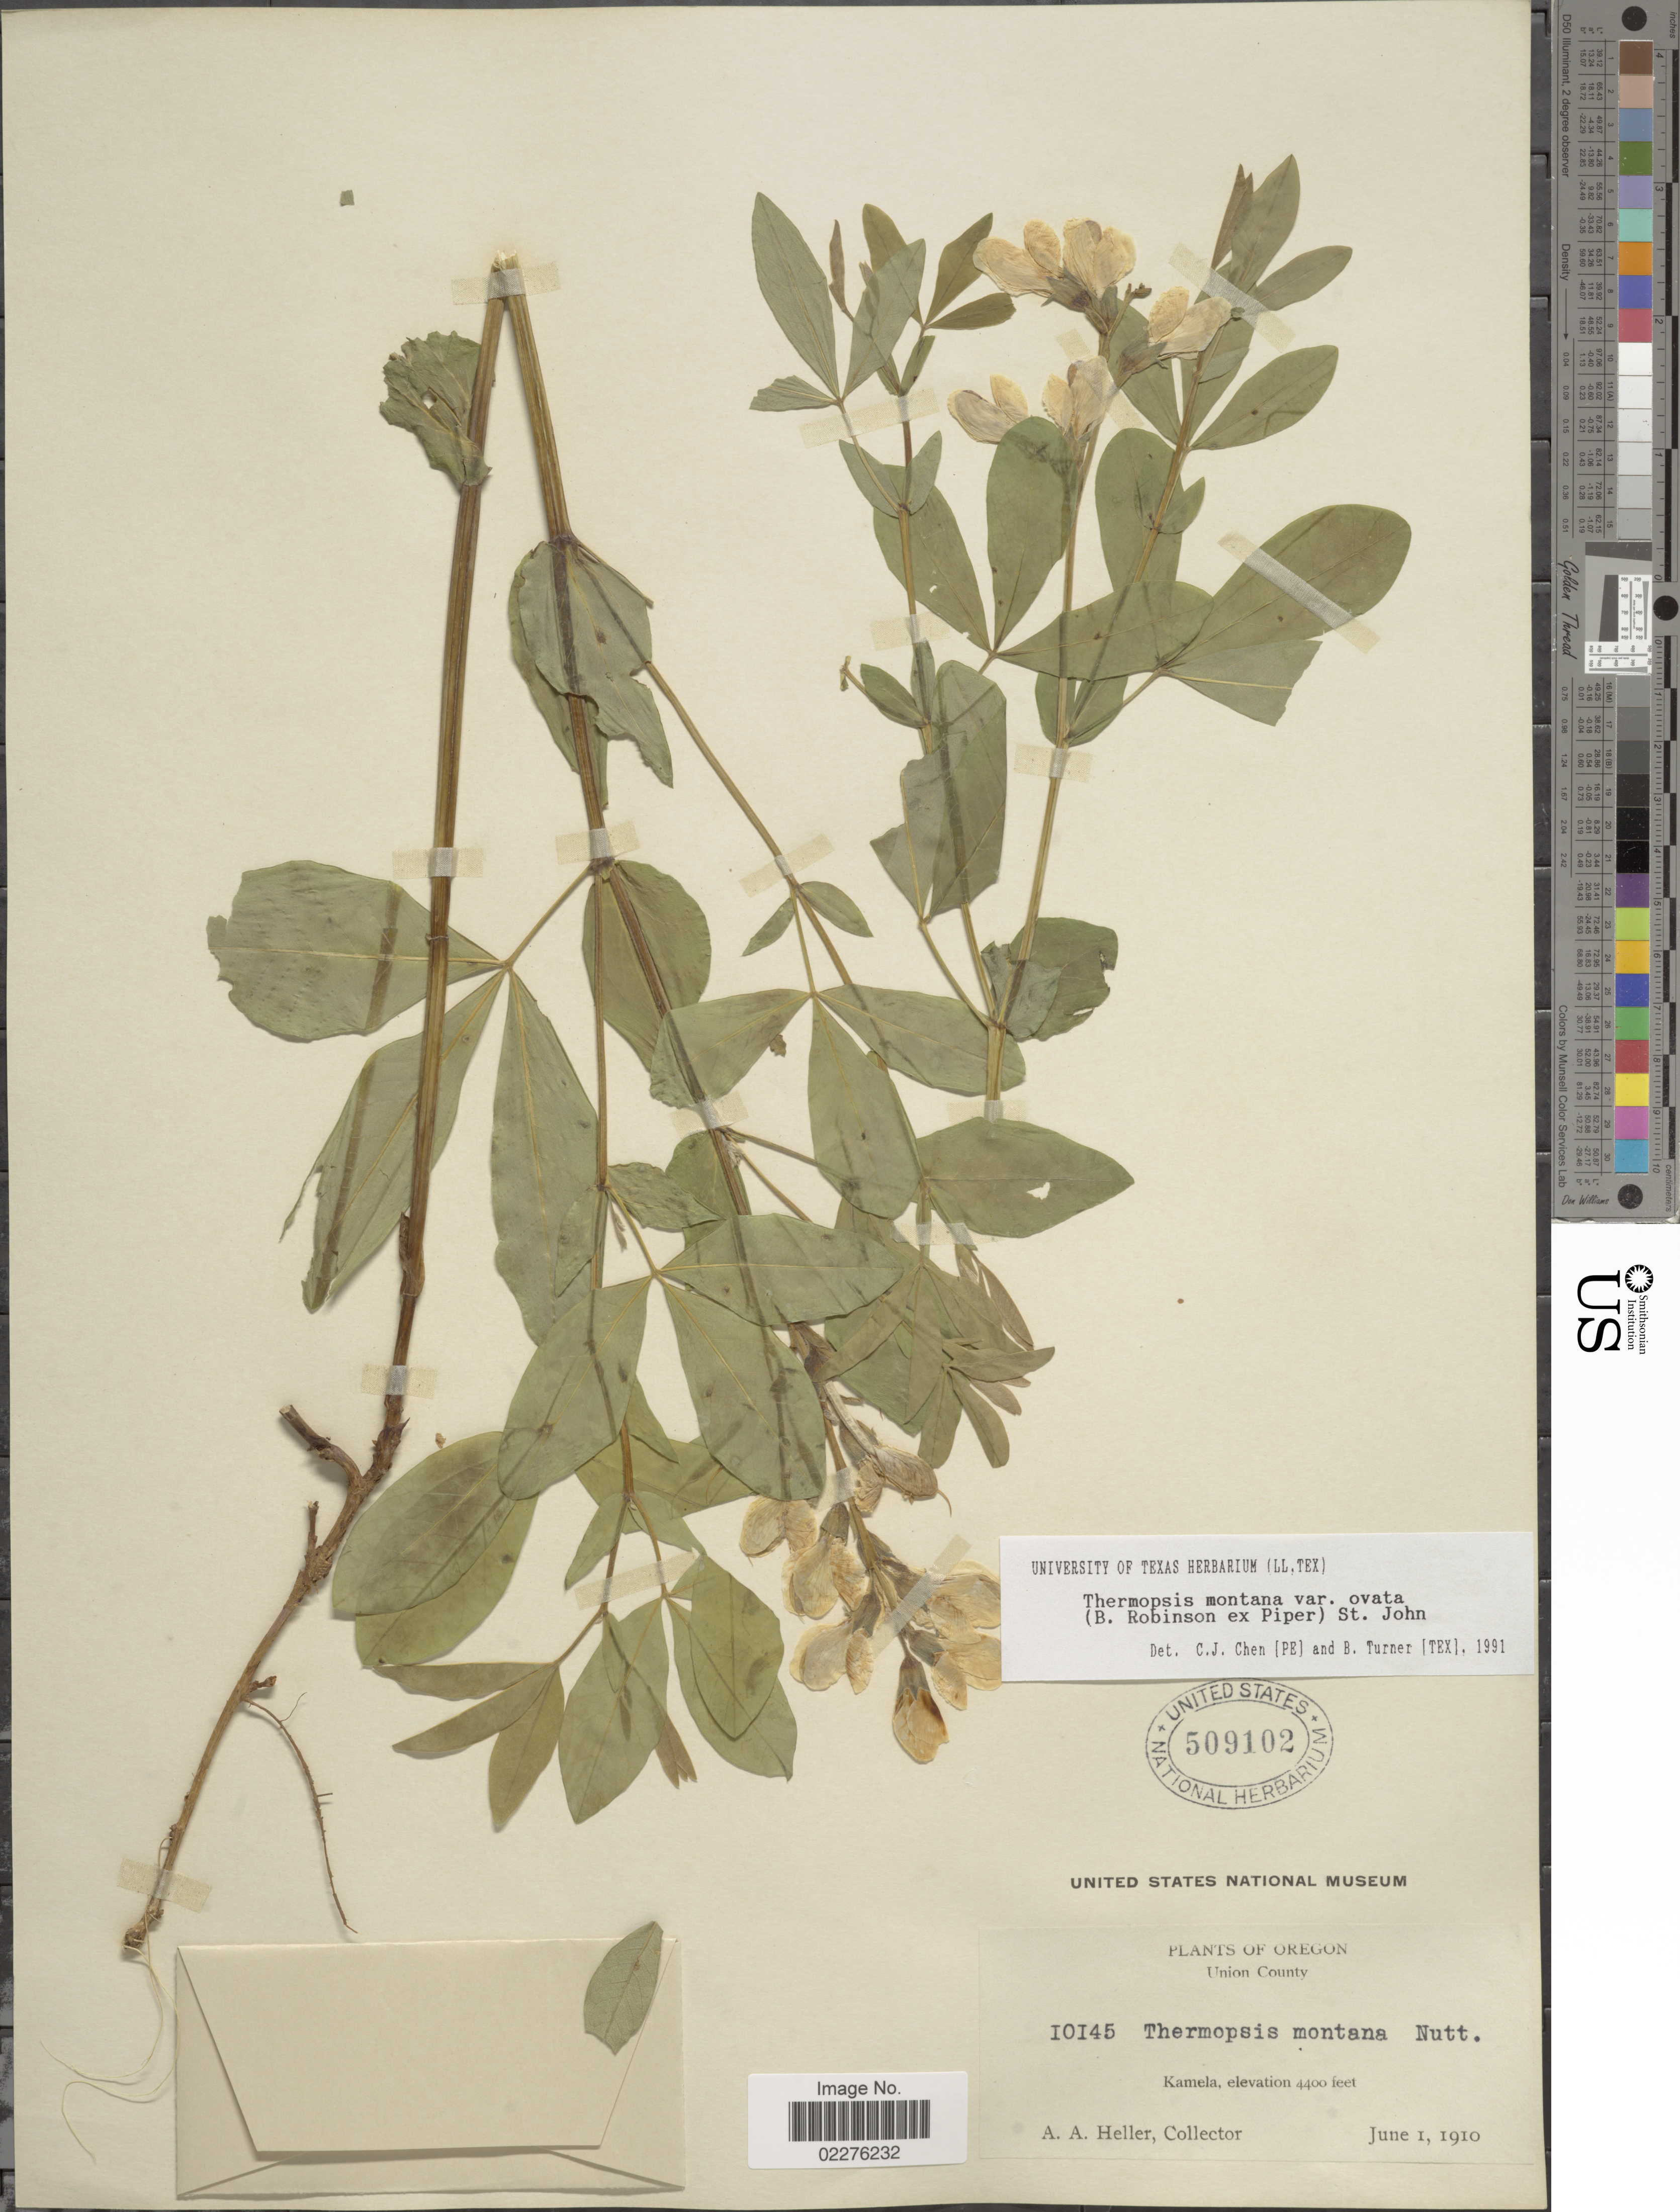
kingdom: Plantae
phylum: Tracheophyta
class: Magnoliopsida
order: Fabales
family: Fabaceae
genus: Thermopsis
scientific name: Thermopsis montana var. ovata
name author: (B.L. Rob. ex Piper) H. St. John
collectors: A. A. Heller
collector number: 10145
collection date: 1910-06-01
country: United States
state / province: Oregon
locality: Union County, Kamela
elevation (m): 1341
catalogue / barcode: US 509102